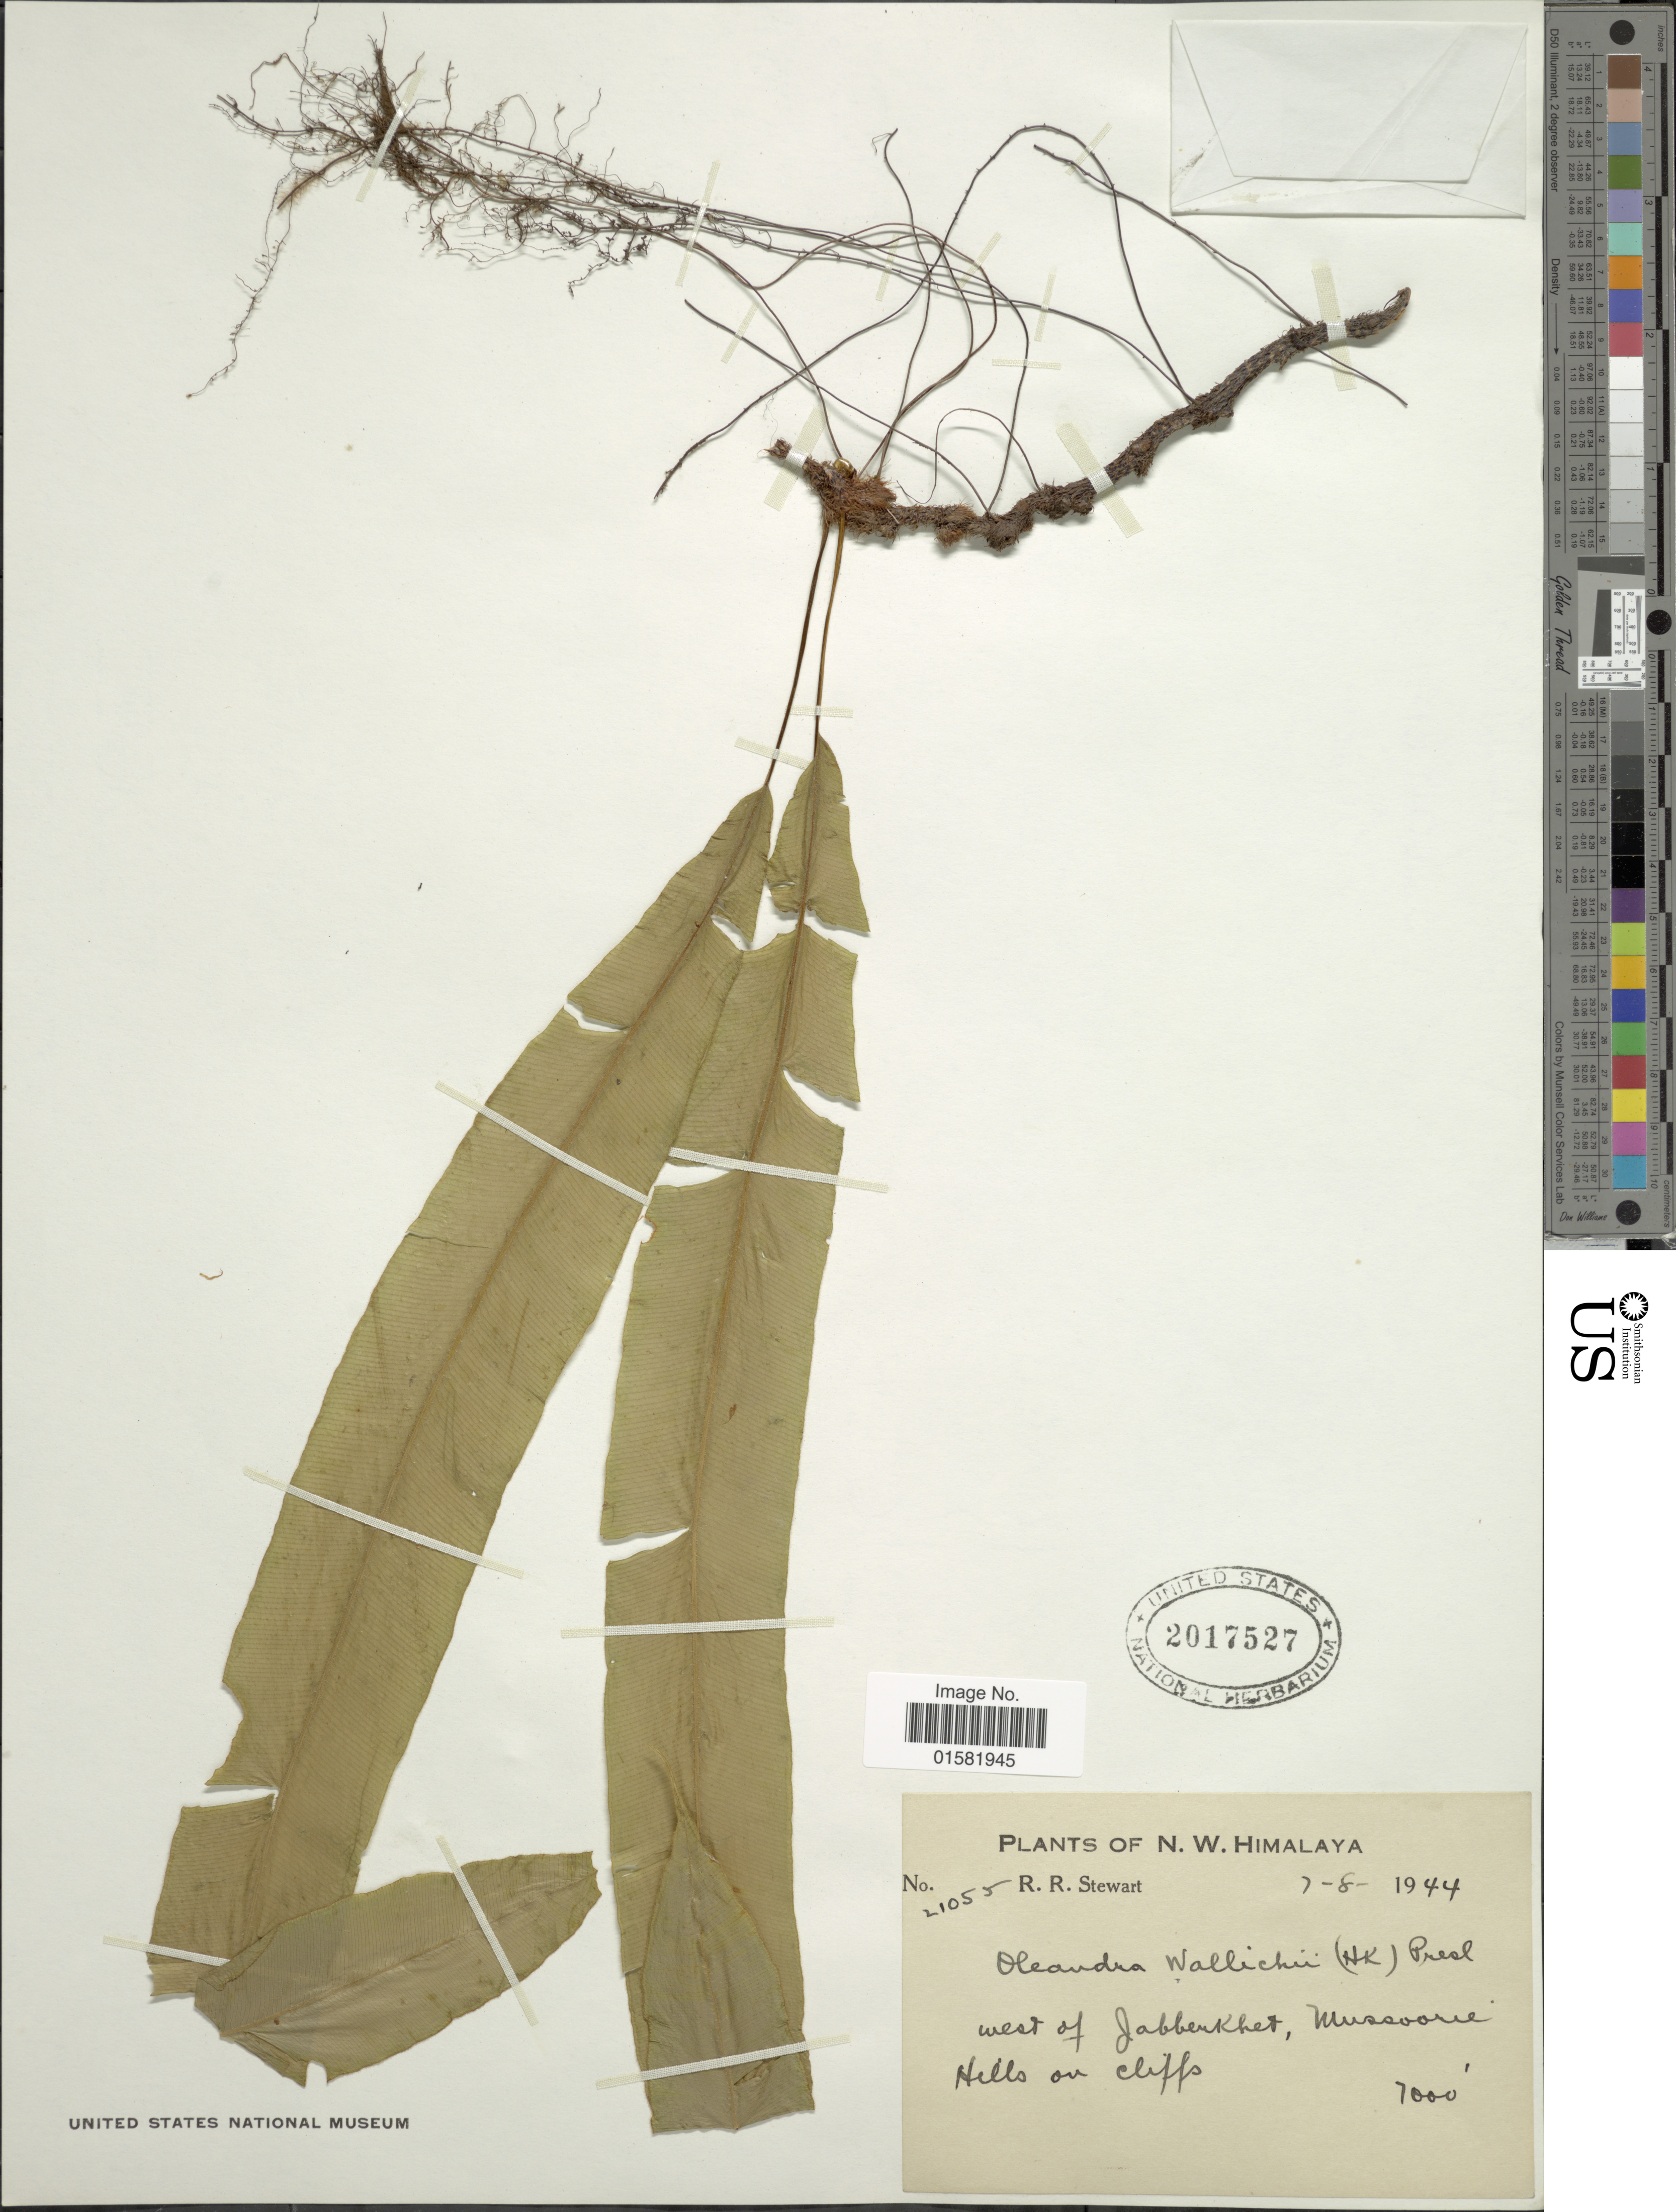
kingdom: Plantae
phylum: Tracheophyta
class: Polypodiopsida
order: Polypodiales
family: Oleandraceae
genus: Oleandra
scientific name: Oleandra wallichii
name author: (Hook.) C. Presl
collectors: R. R. Stewart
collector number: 21055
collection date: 1944-08-07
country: India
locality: N.W. Himalaya, west of Jabberkhet, Mussoorie Hills on cliffs.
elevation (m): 2134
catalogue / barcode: US 2017527